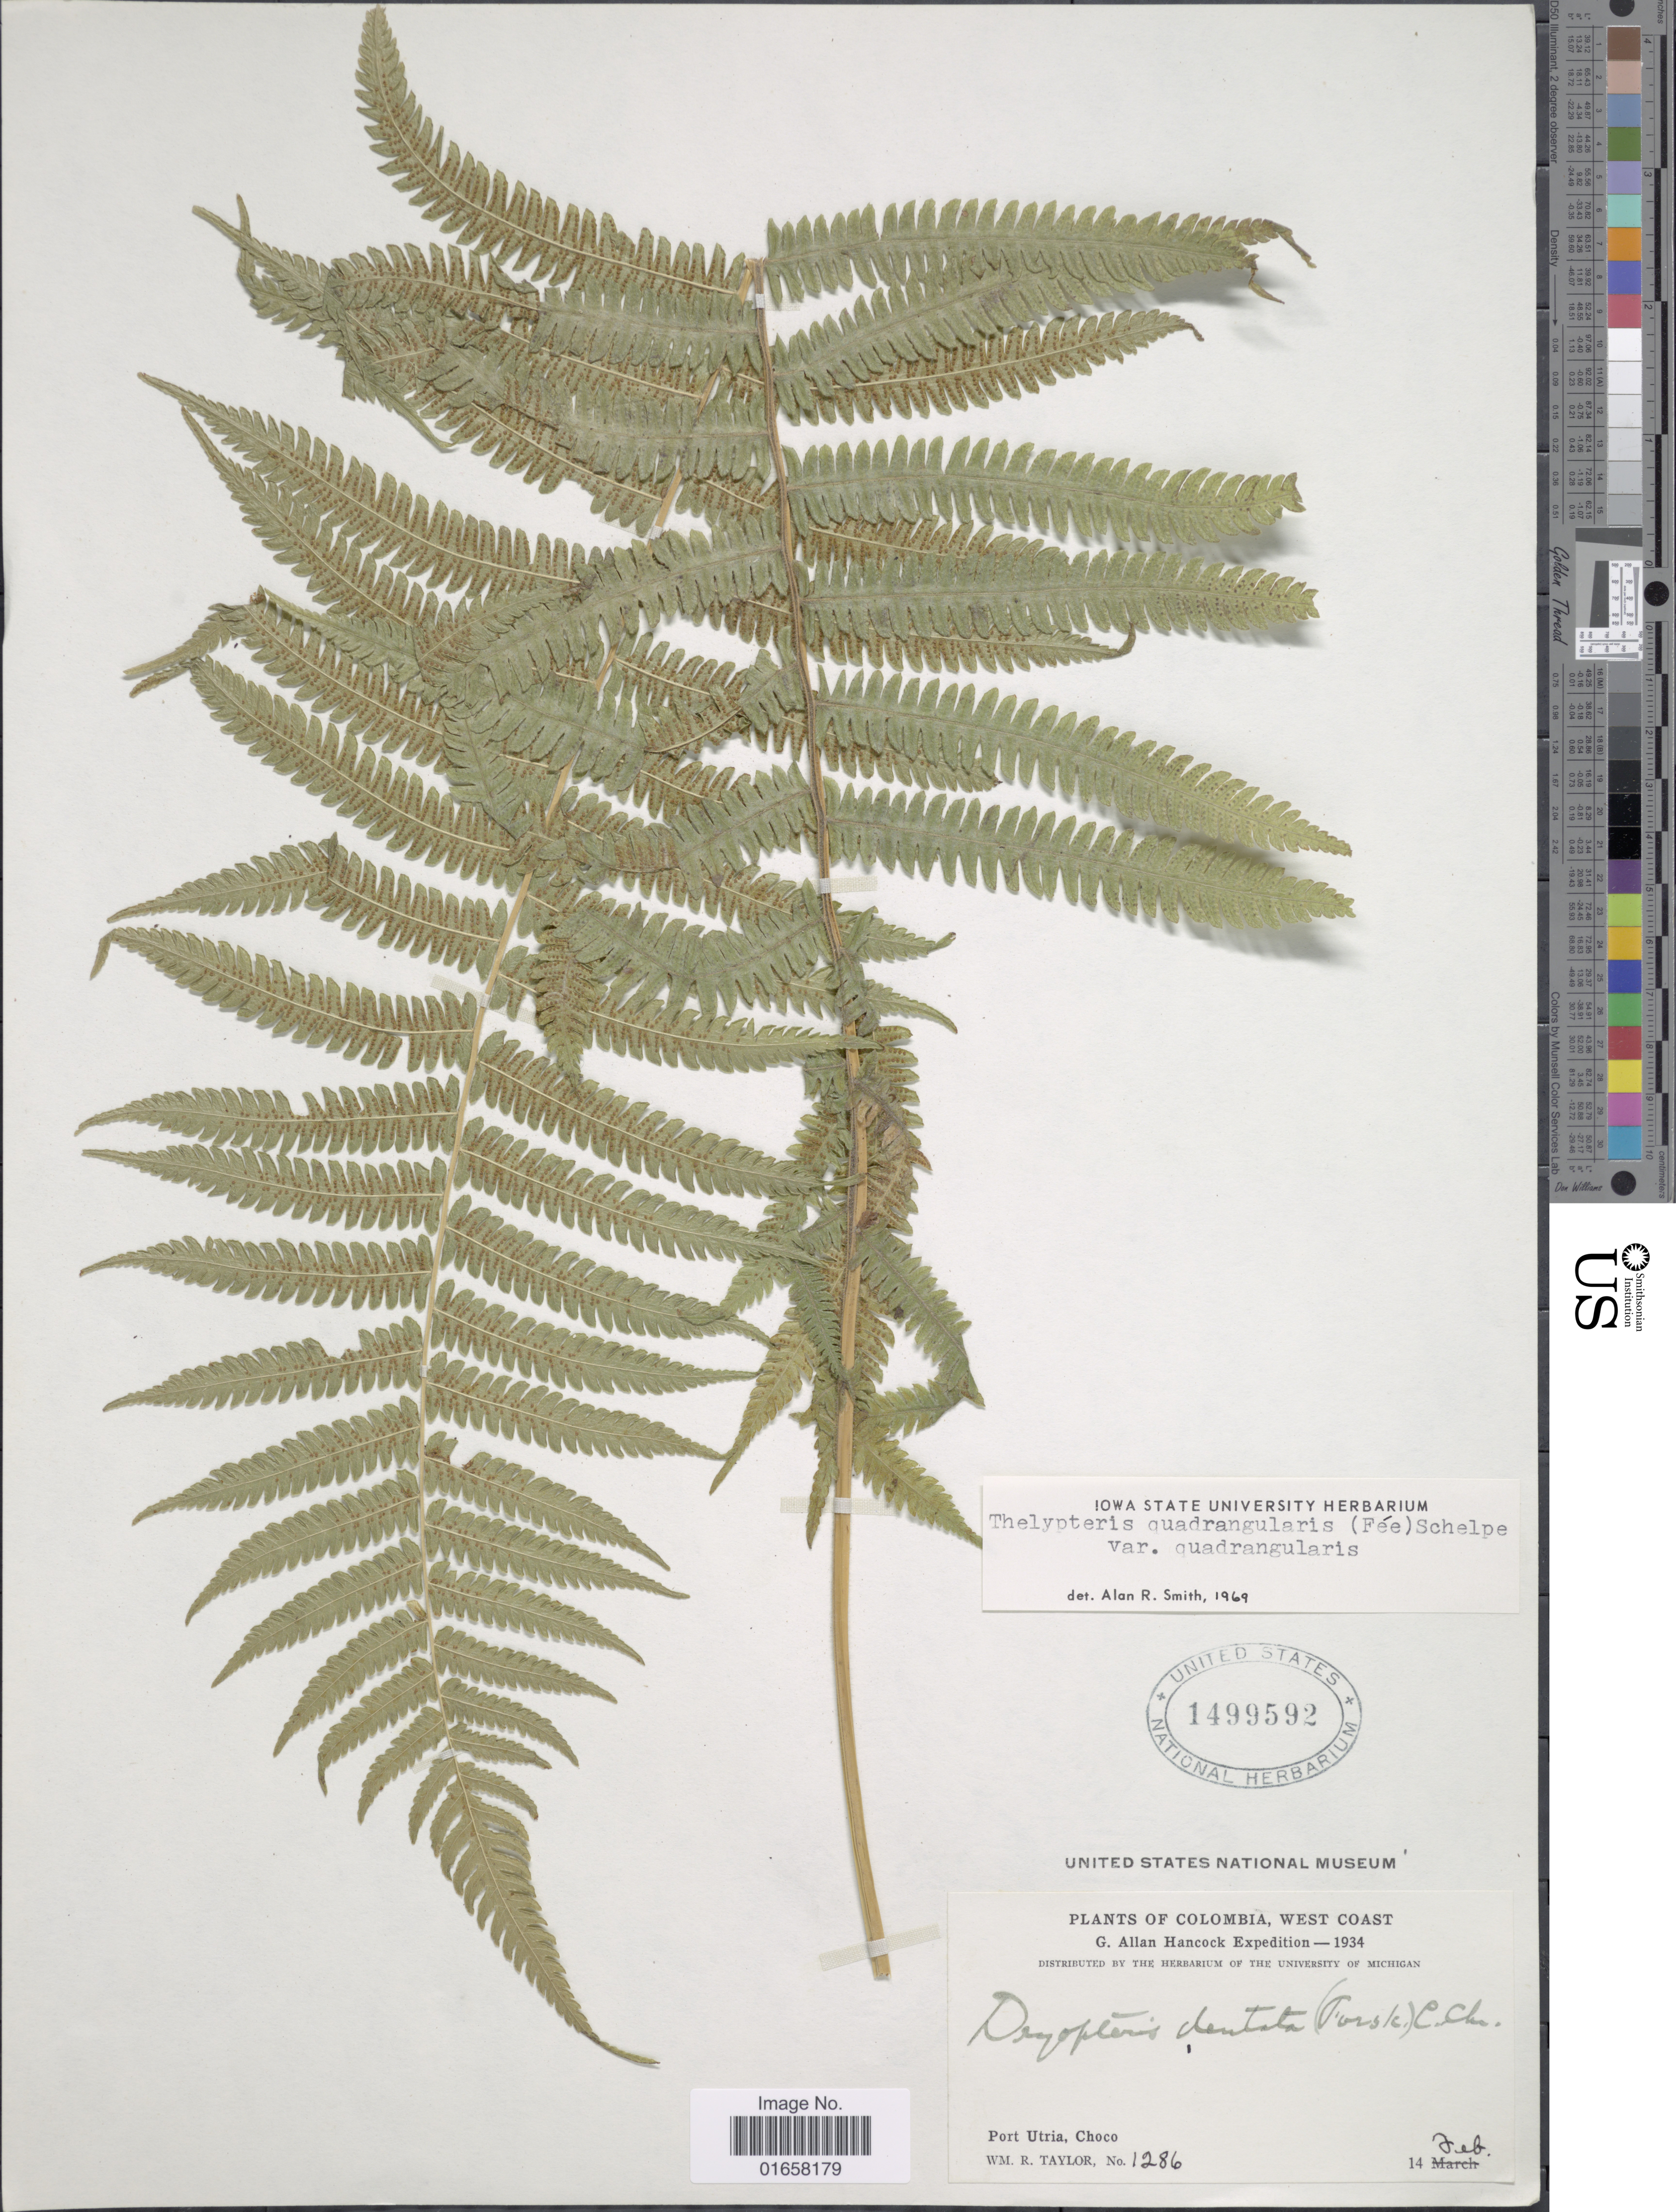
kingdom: Plantae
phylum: Tracheophyta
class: Polypodiopsida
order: Polypodiales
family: Thelypteridaceae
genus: Christella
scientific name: Christella hispidula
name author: (Decne.) Holttum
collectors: W. R. Taylor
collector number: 1286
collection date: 1934-02-14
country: Colombia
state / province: Chocó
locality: West Coast, Port Utria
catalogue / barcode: US 1499592